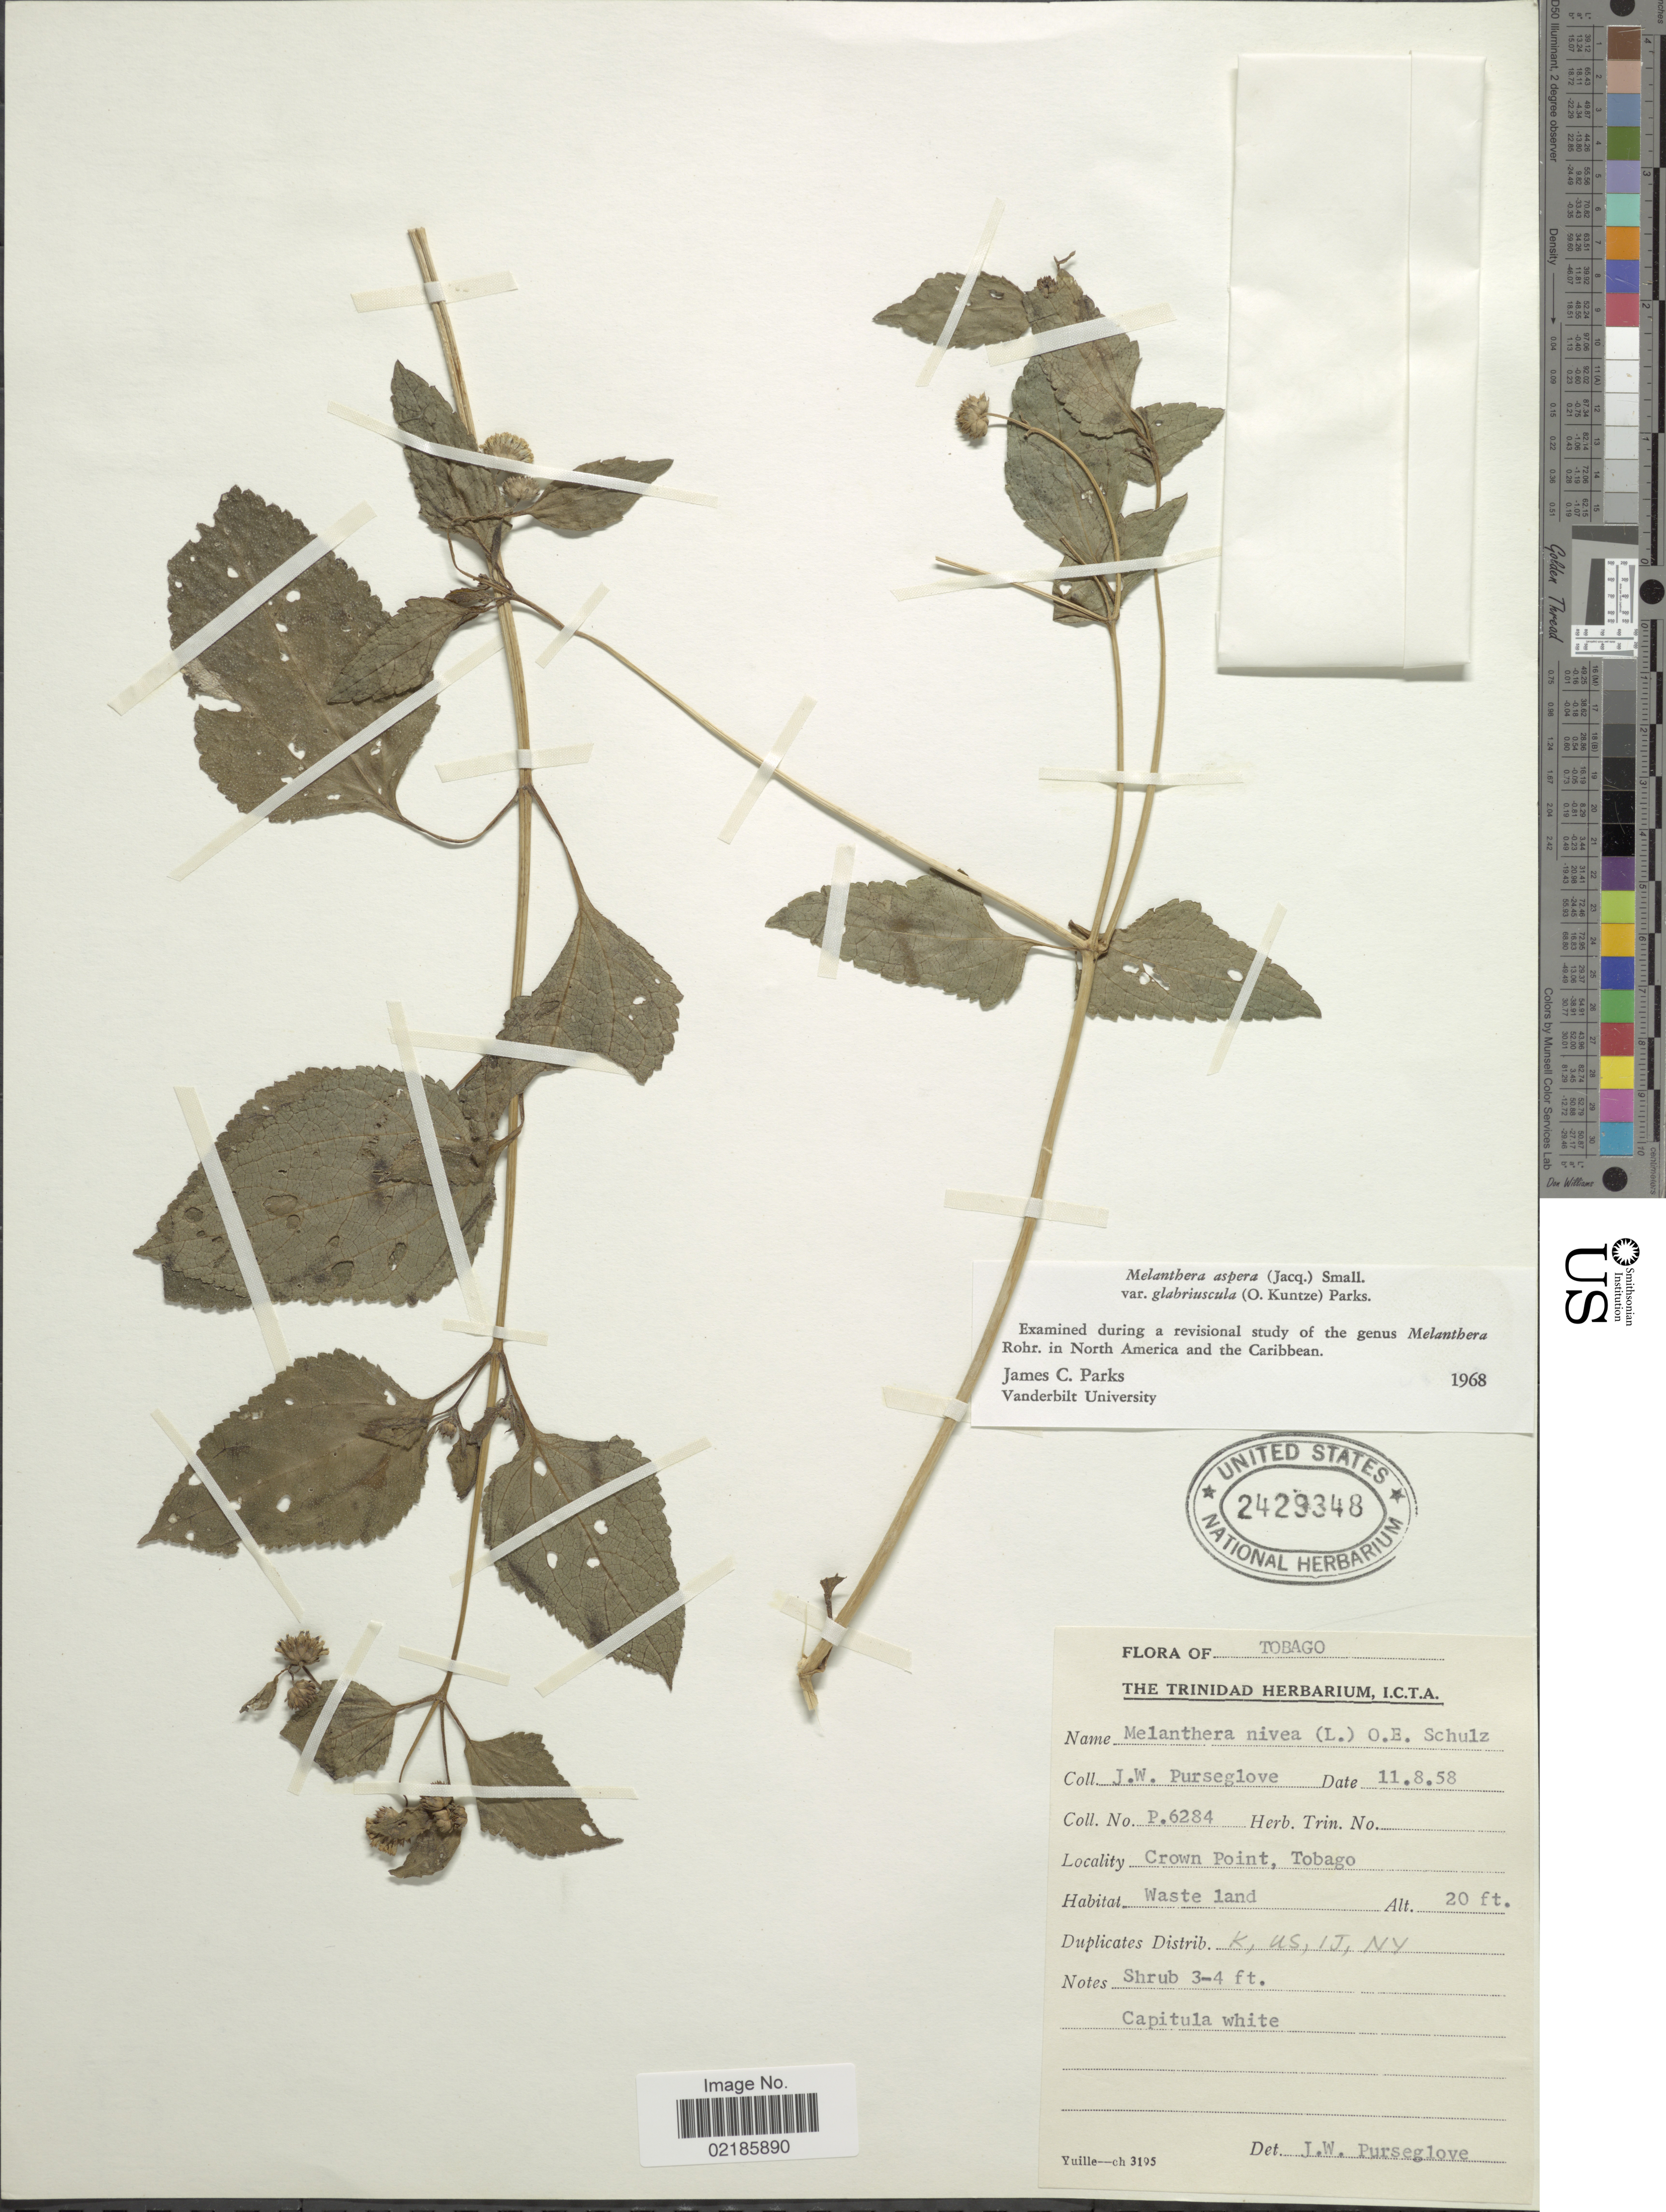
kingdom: Plantae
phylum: Tracheophyta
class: Magnoliopsida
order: Asterales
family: Asteraceae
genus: Melanthera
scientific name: Melanthera aspera var. glabriuscula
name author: (Kuntze) Parks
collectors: J. Purseglove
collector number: P. 6284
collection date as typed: Transcribed d/m/y: 11/8/58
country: Trinidad and Tobago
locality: Tobago. Crown Point.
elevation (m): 6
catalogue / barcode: US 2429348